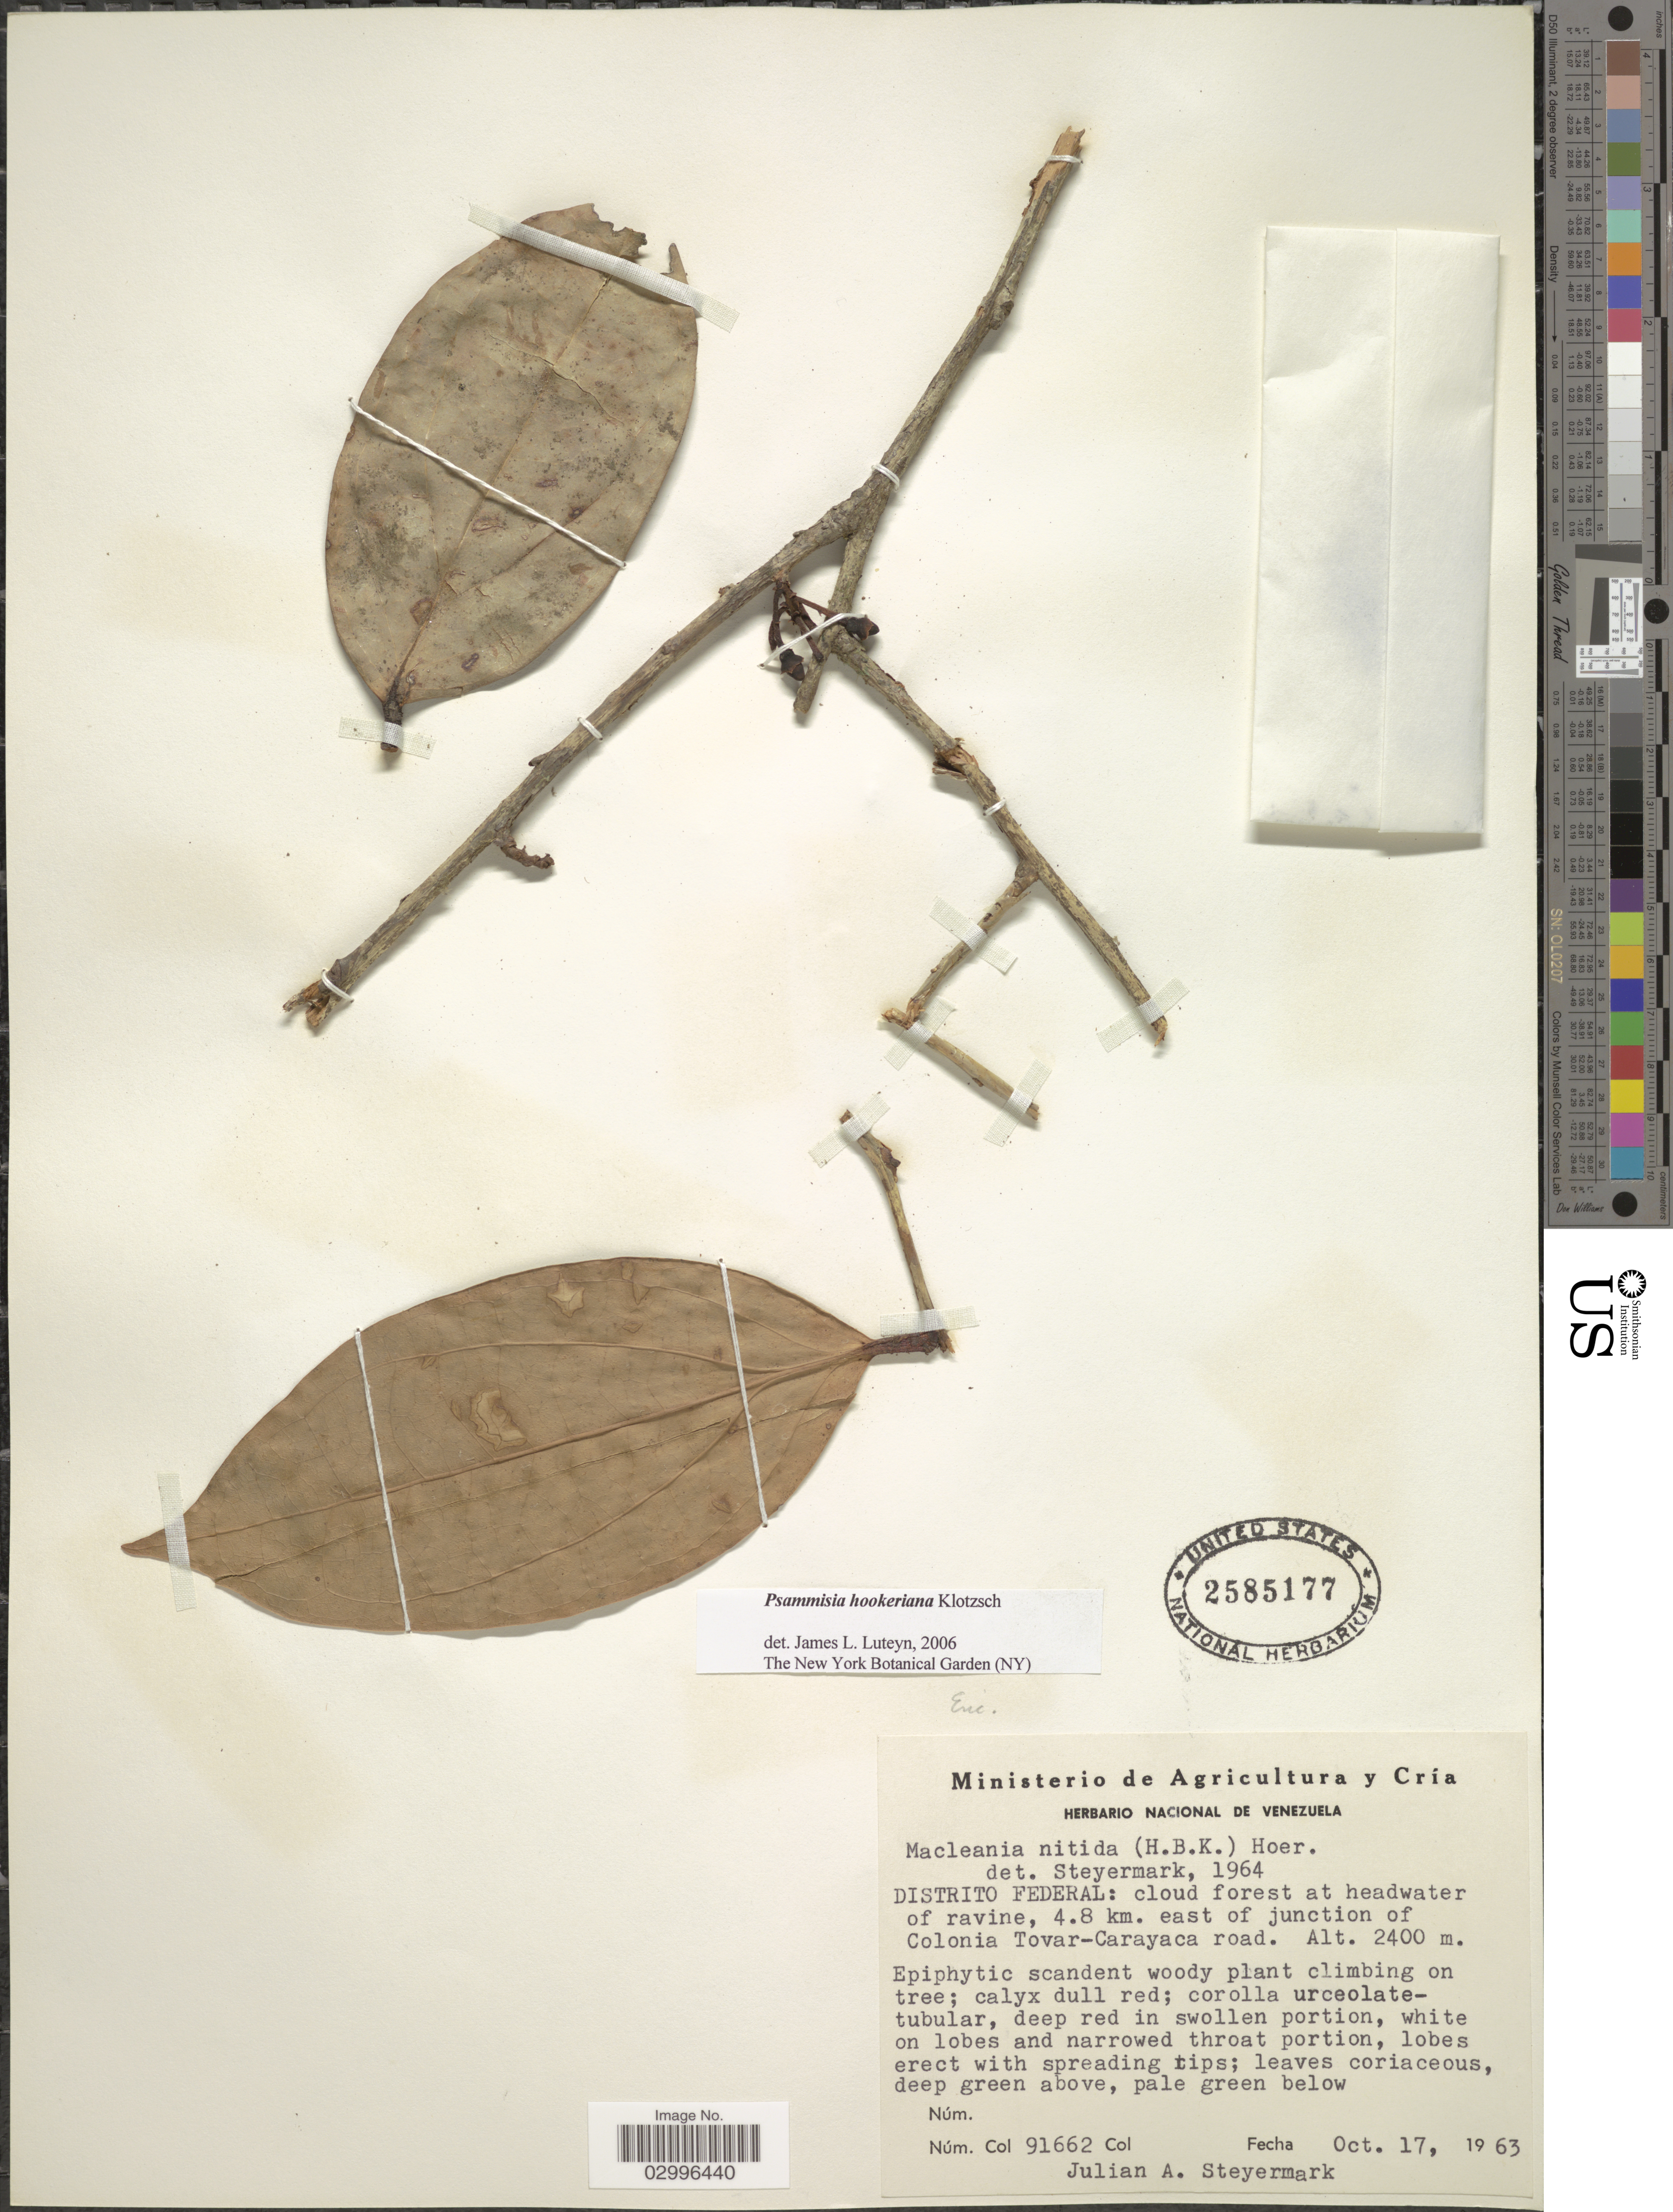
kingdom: Plantae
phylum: Tracheophyta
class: Magnoliopsida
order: Ericales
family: Ericaceae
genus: Psammisia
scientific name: Psammisia hookeriana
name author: Klotzsch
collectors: J. Steyermark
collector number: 91662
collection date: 1963-10-17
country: Venezuela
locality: Distrito Federal: cloud forest at headwater of ravine, 4.8 km. east of junction of Colonia Tovar-Carayaca road.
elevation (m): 2400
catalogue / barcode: US 2585177